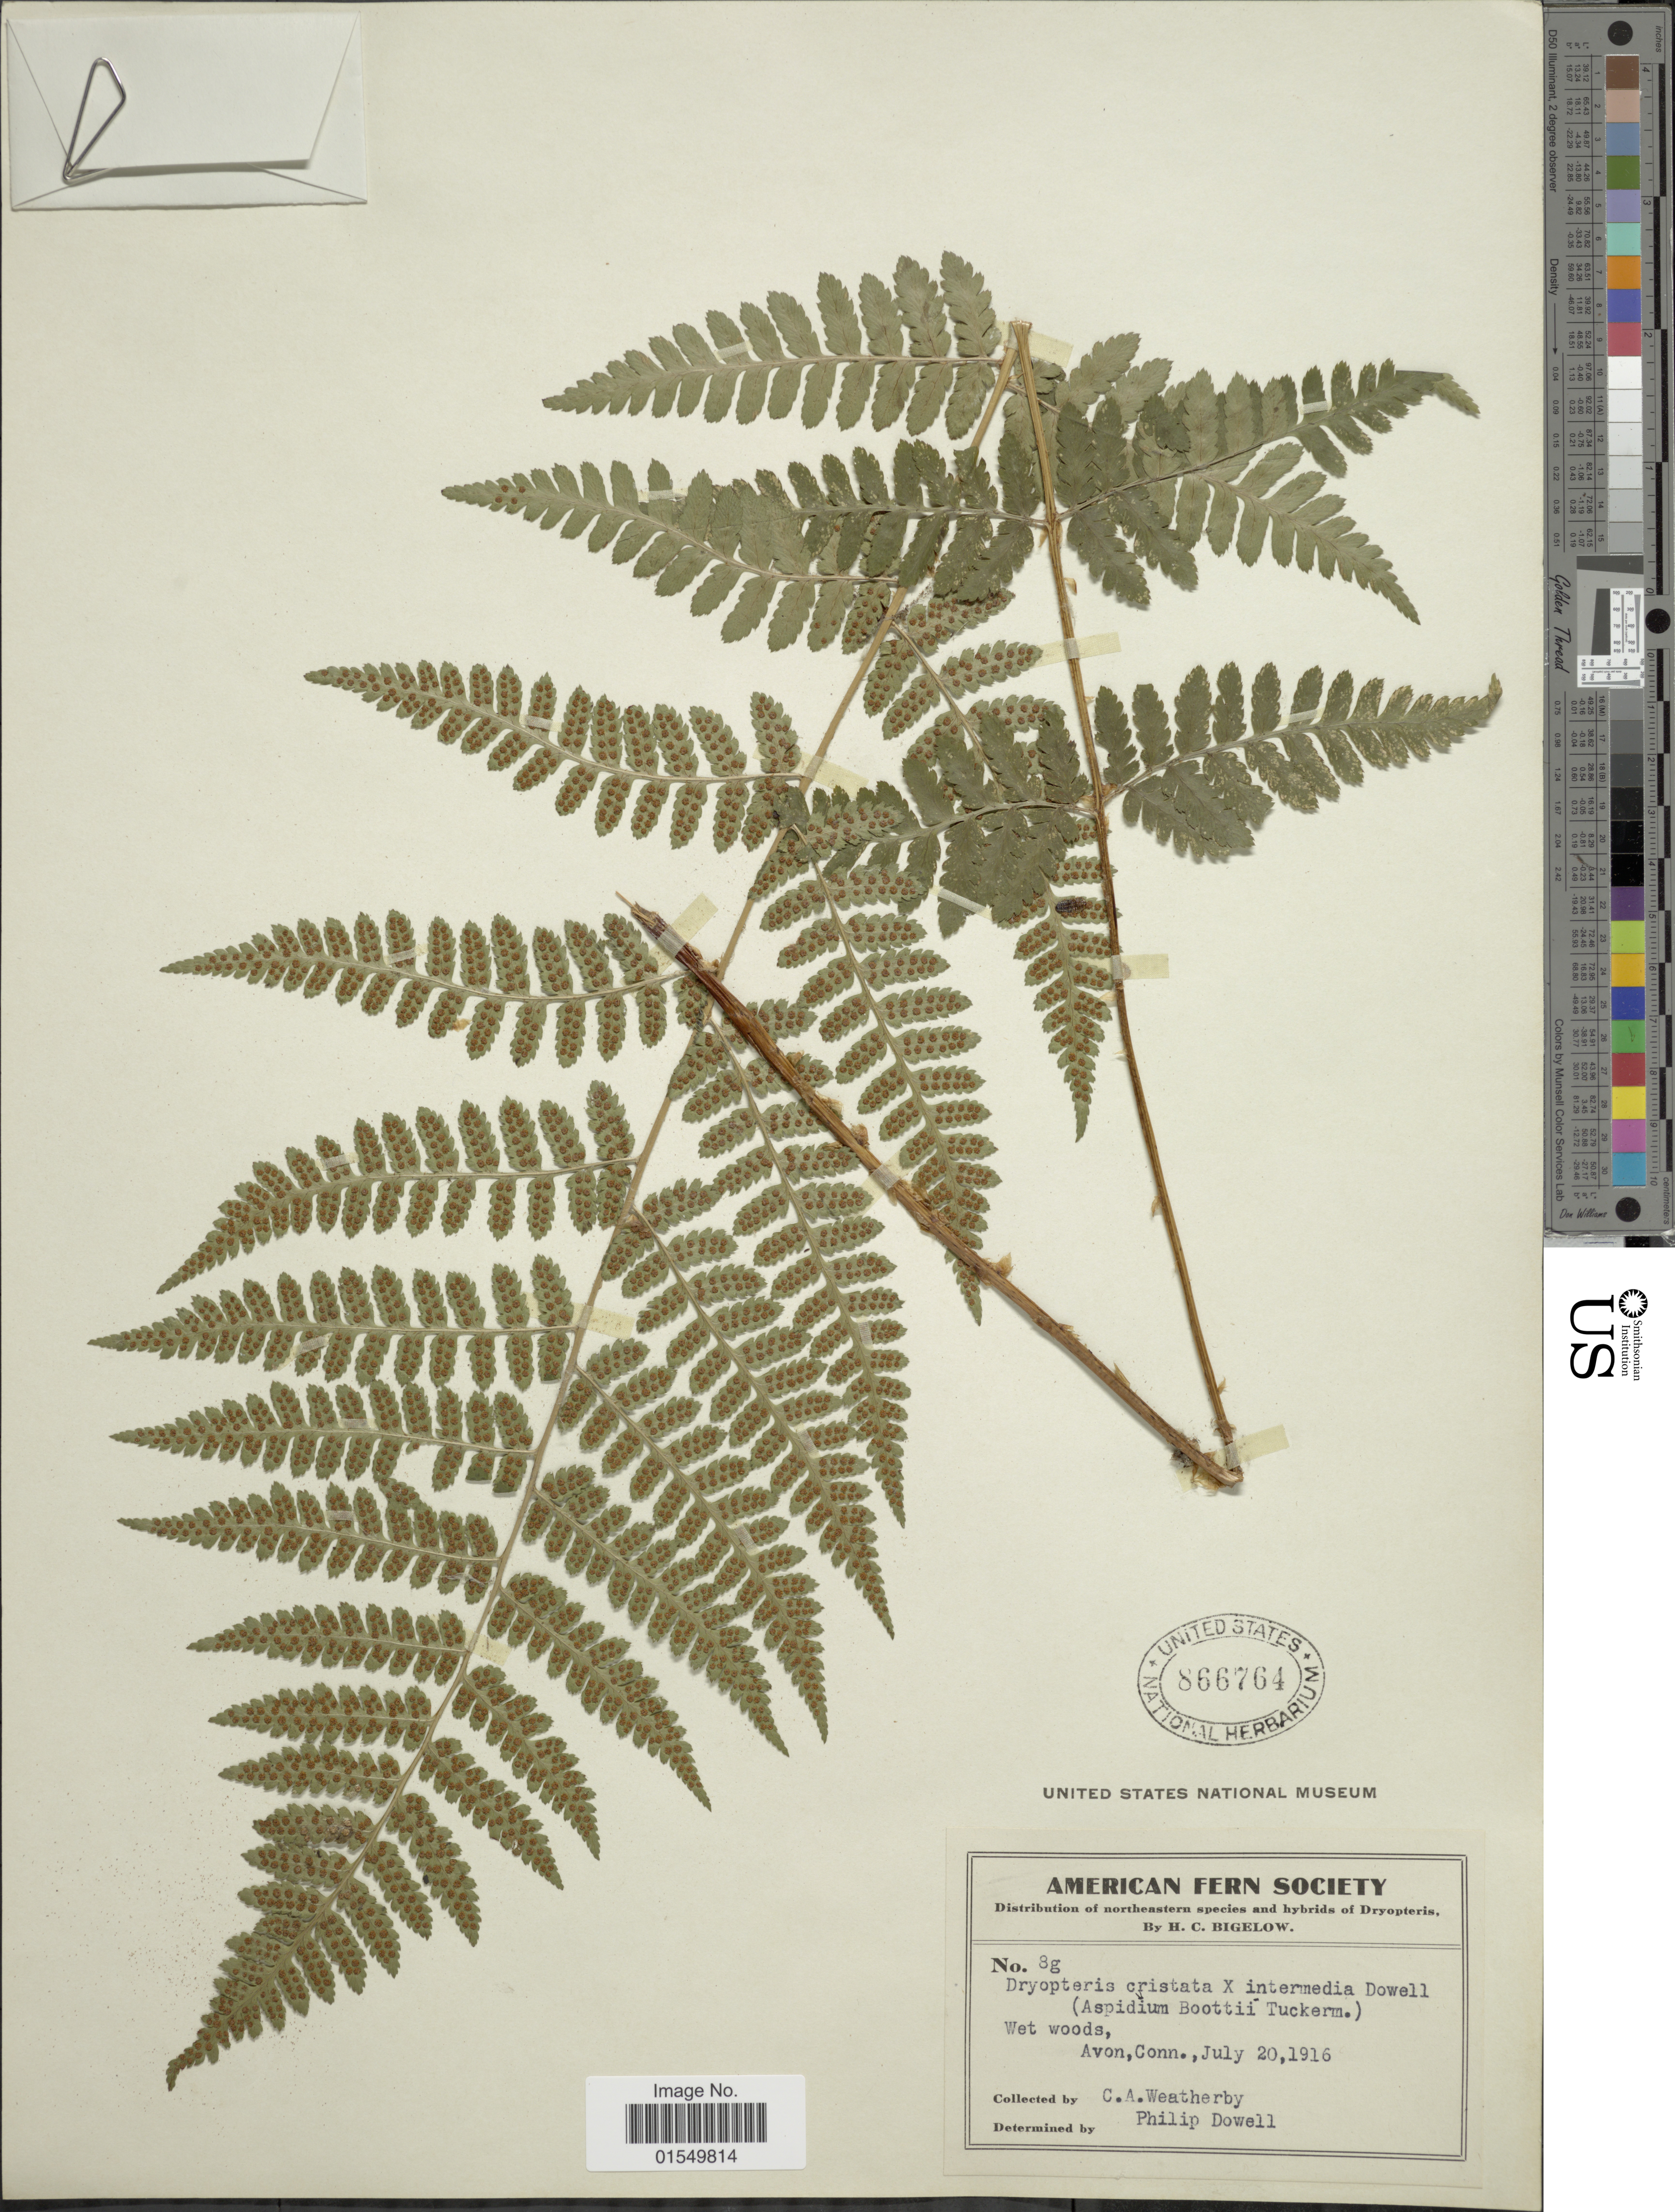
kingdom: Plantae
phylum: Tracheophyta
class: Polypodiopsida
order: Polypodiales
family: Dryopteridaceae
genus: Dryopteris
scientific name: Dryopteris x boottii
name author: Underw.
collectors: C. A. Weatherby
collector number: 8g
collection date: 1916-07-20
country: United States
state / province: Connecticut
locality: Avon, Conn.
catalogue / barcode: US 866764